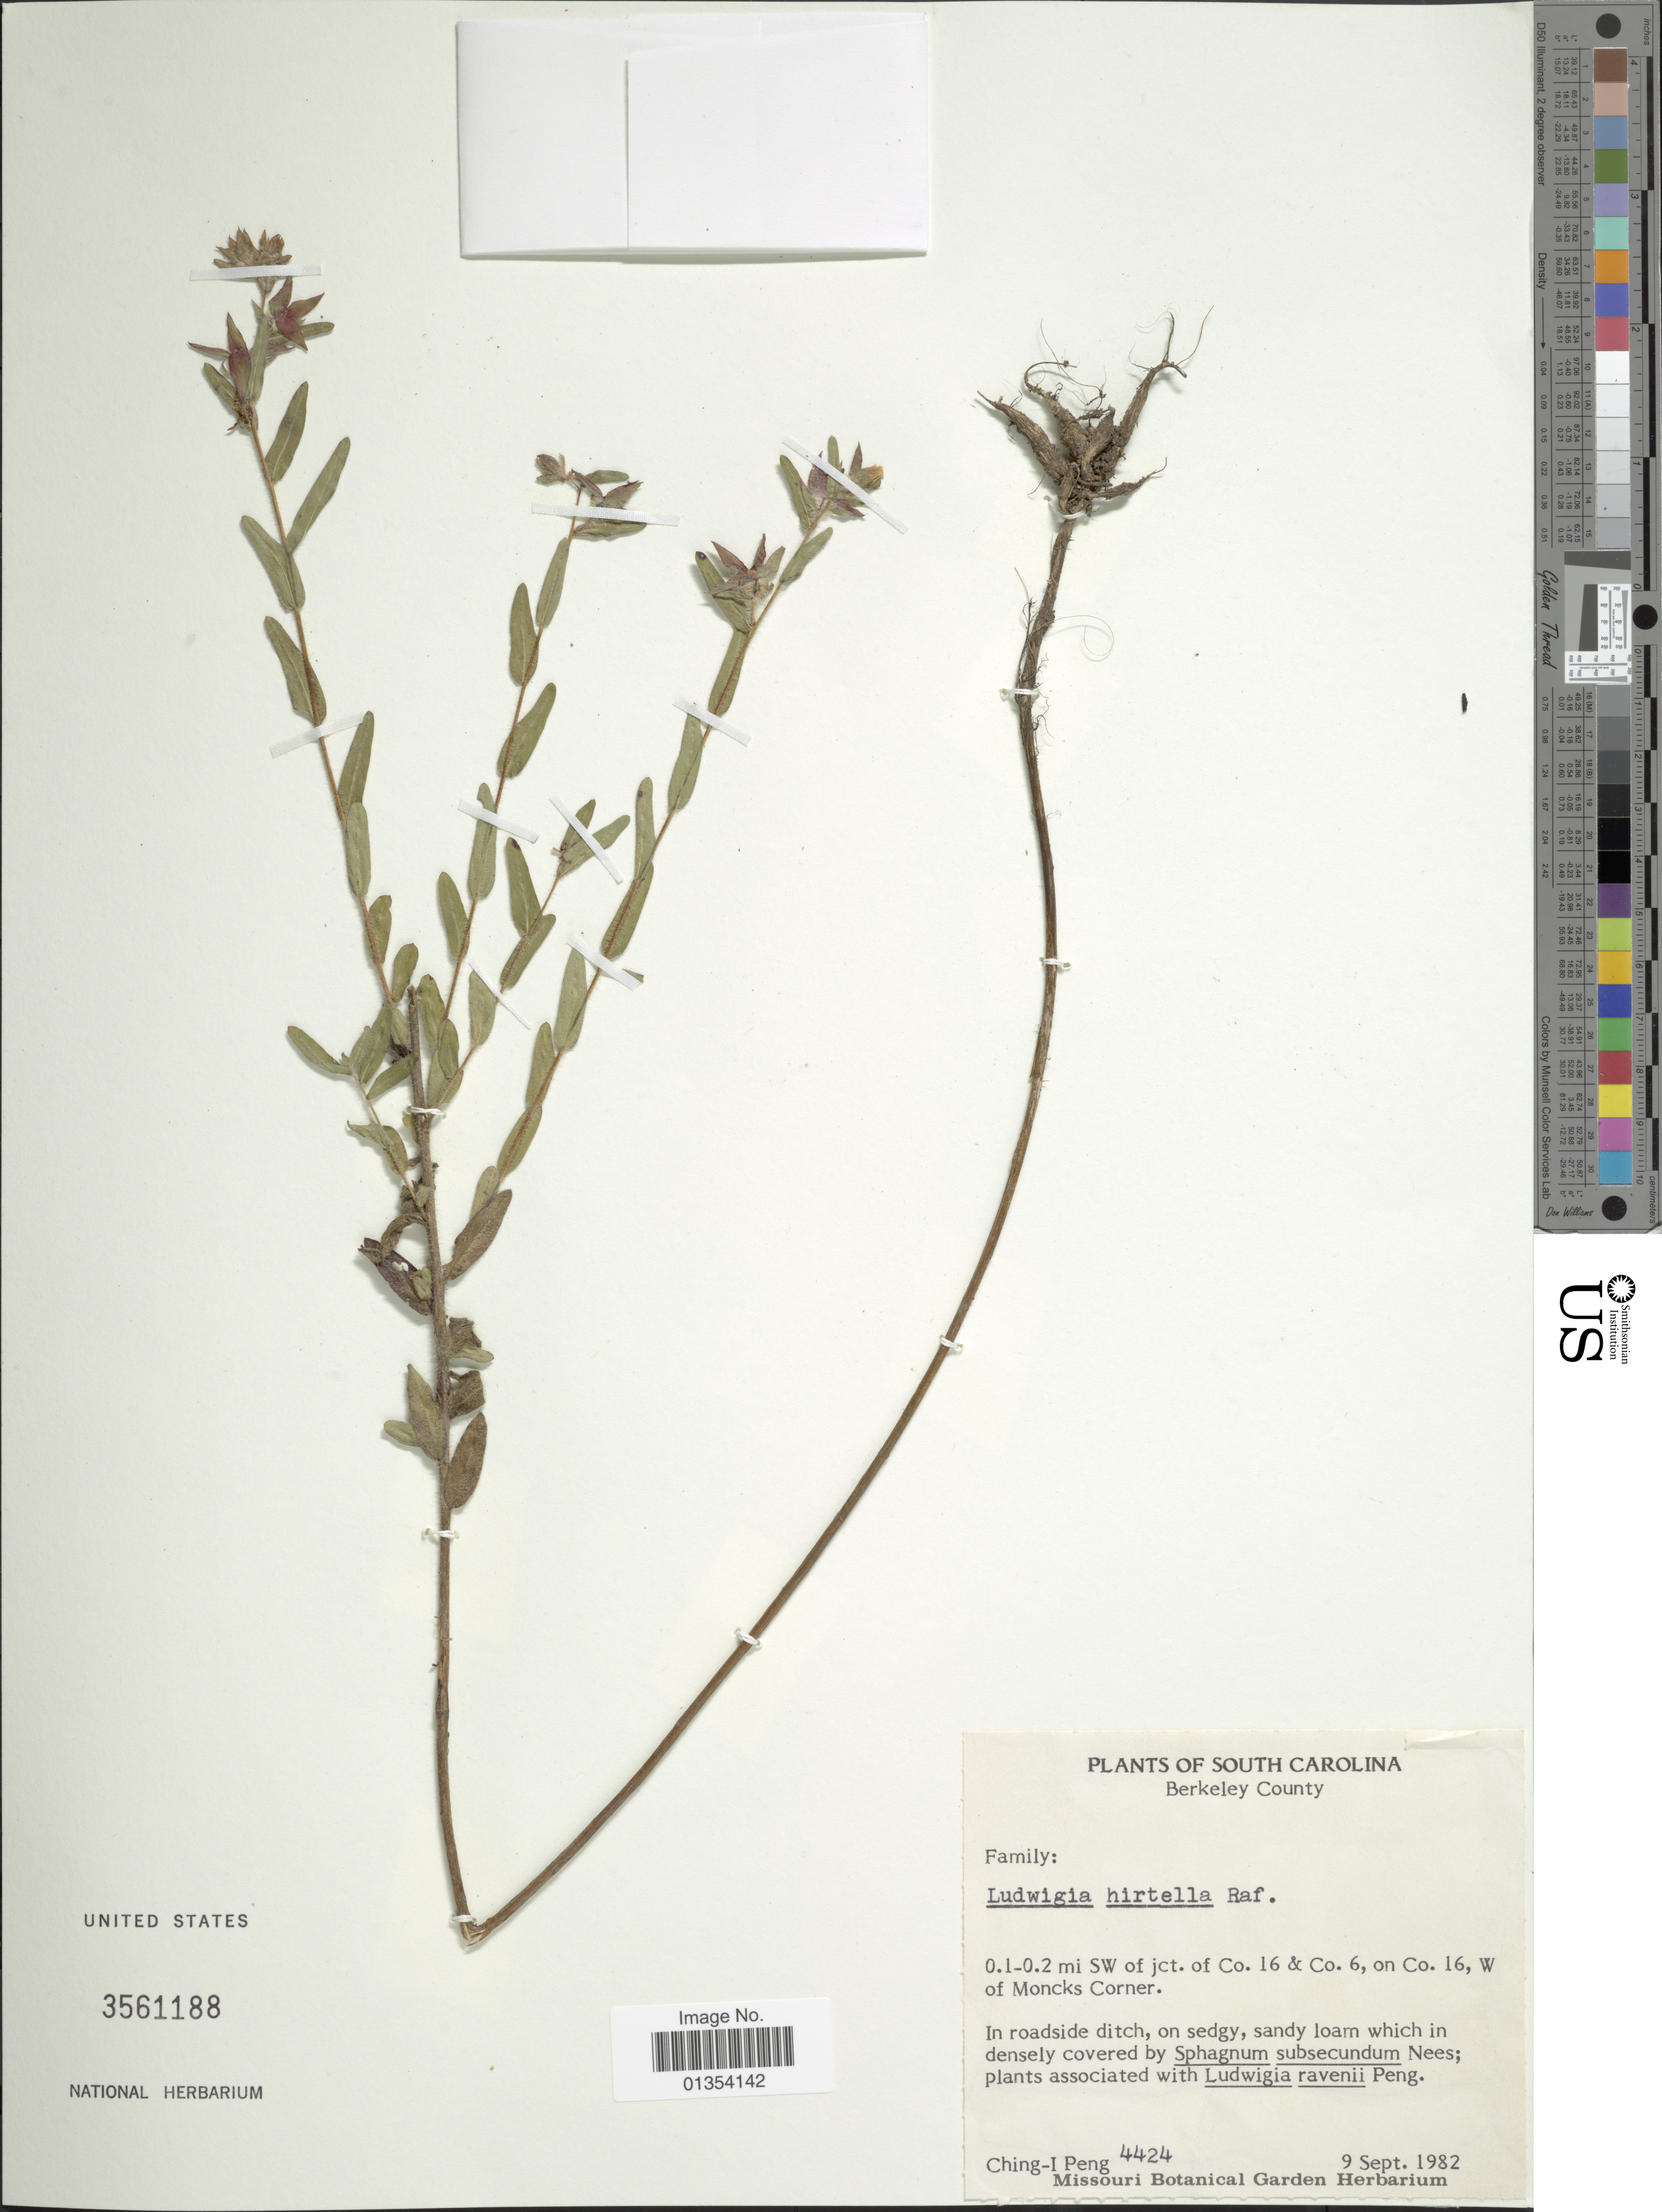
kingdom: Plantae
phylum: Tracheophyta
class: Magnoliopsida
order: Myrtales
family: Onagraceae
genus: Ludwigia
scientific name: Ludwigia hirtella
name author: Raf.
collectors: C.-I Peng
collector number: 4424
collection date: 1982-09-09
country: United States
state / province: South Carolina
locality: Berkeley County, 0.1-0.2 mi SW of jct. of Co. 16 & Co. 6, on Co. 16, W of Moncks Corner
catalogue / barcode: US 3561188